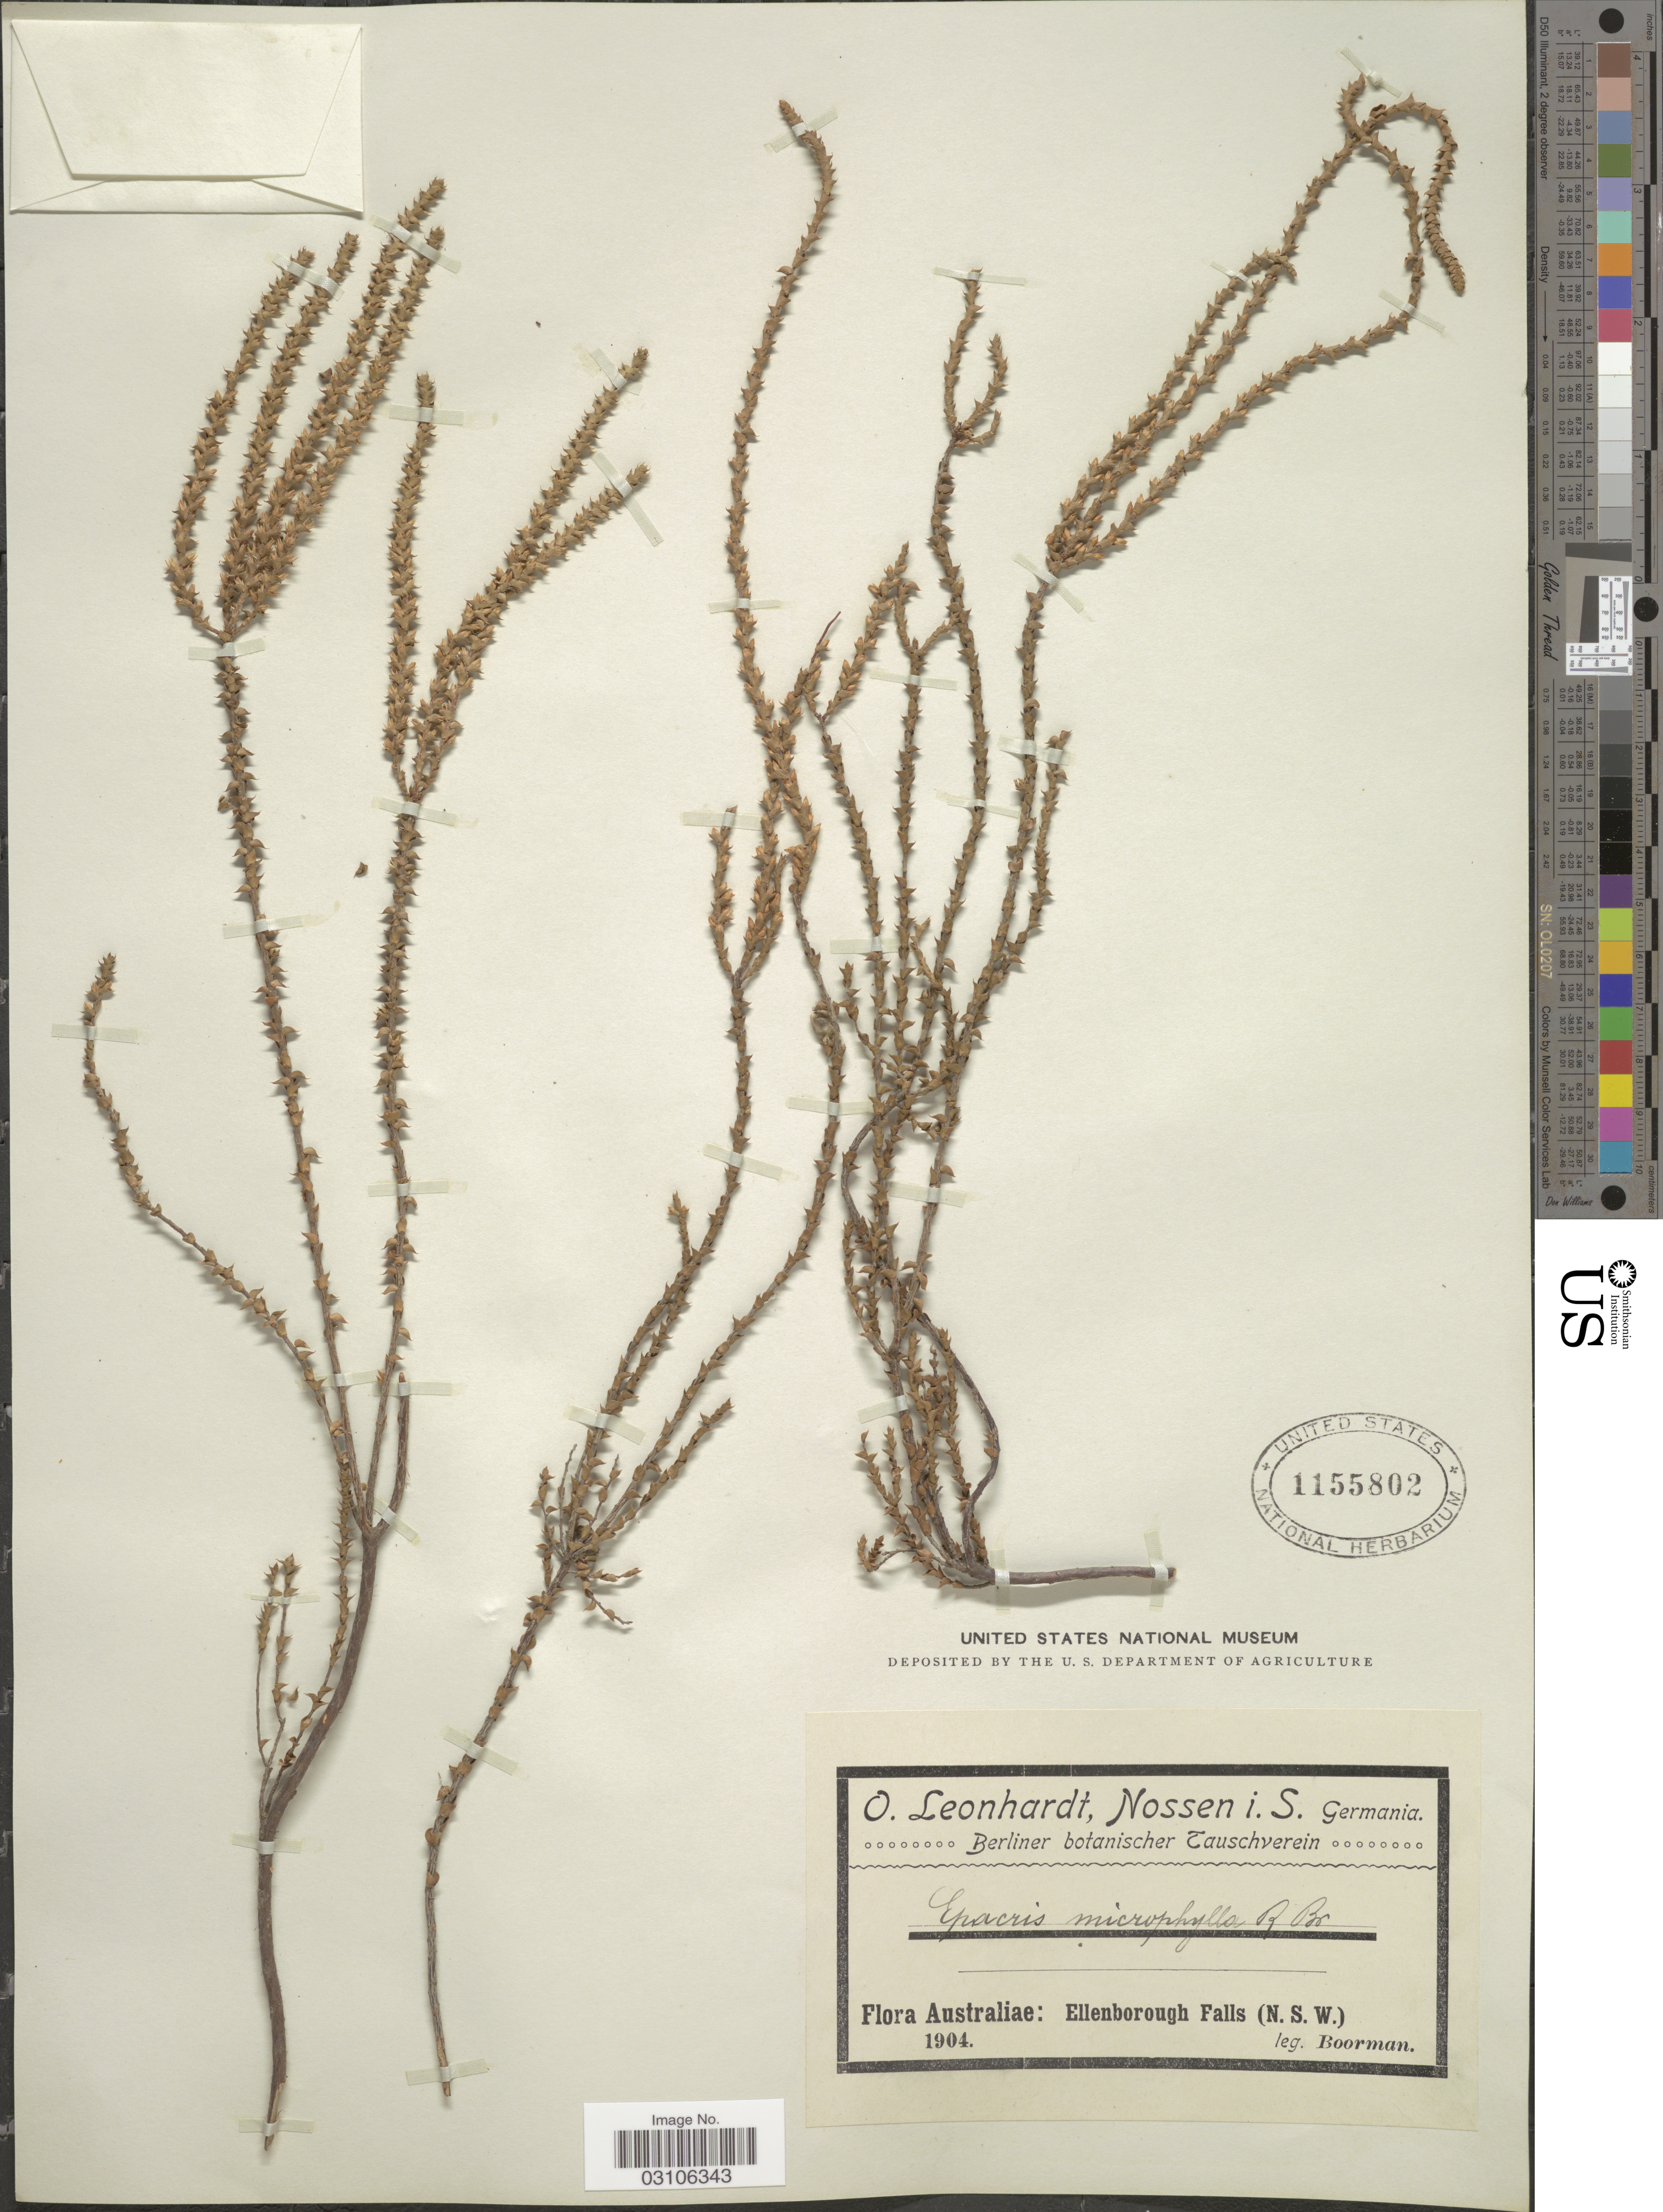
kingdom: Plantae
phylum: Tracheophyta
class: Magnoliopsida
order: Ericales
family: Ericaceae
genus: Epacris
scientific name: Epacris microphylla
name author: R. Br.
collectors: -. Boorman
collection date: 1904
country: Australia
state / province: New South Wales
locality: Ellenborough Falls.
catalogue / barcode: US 1155802